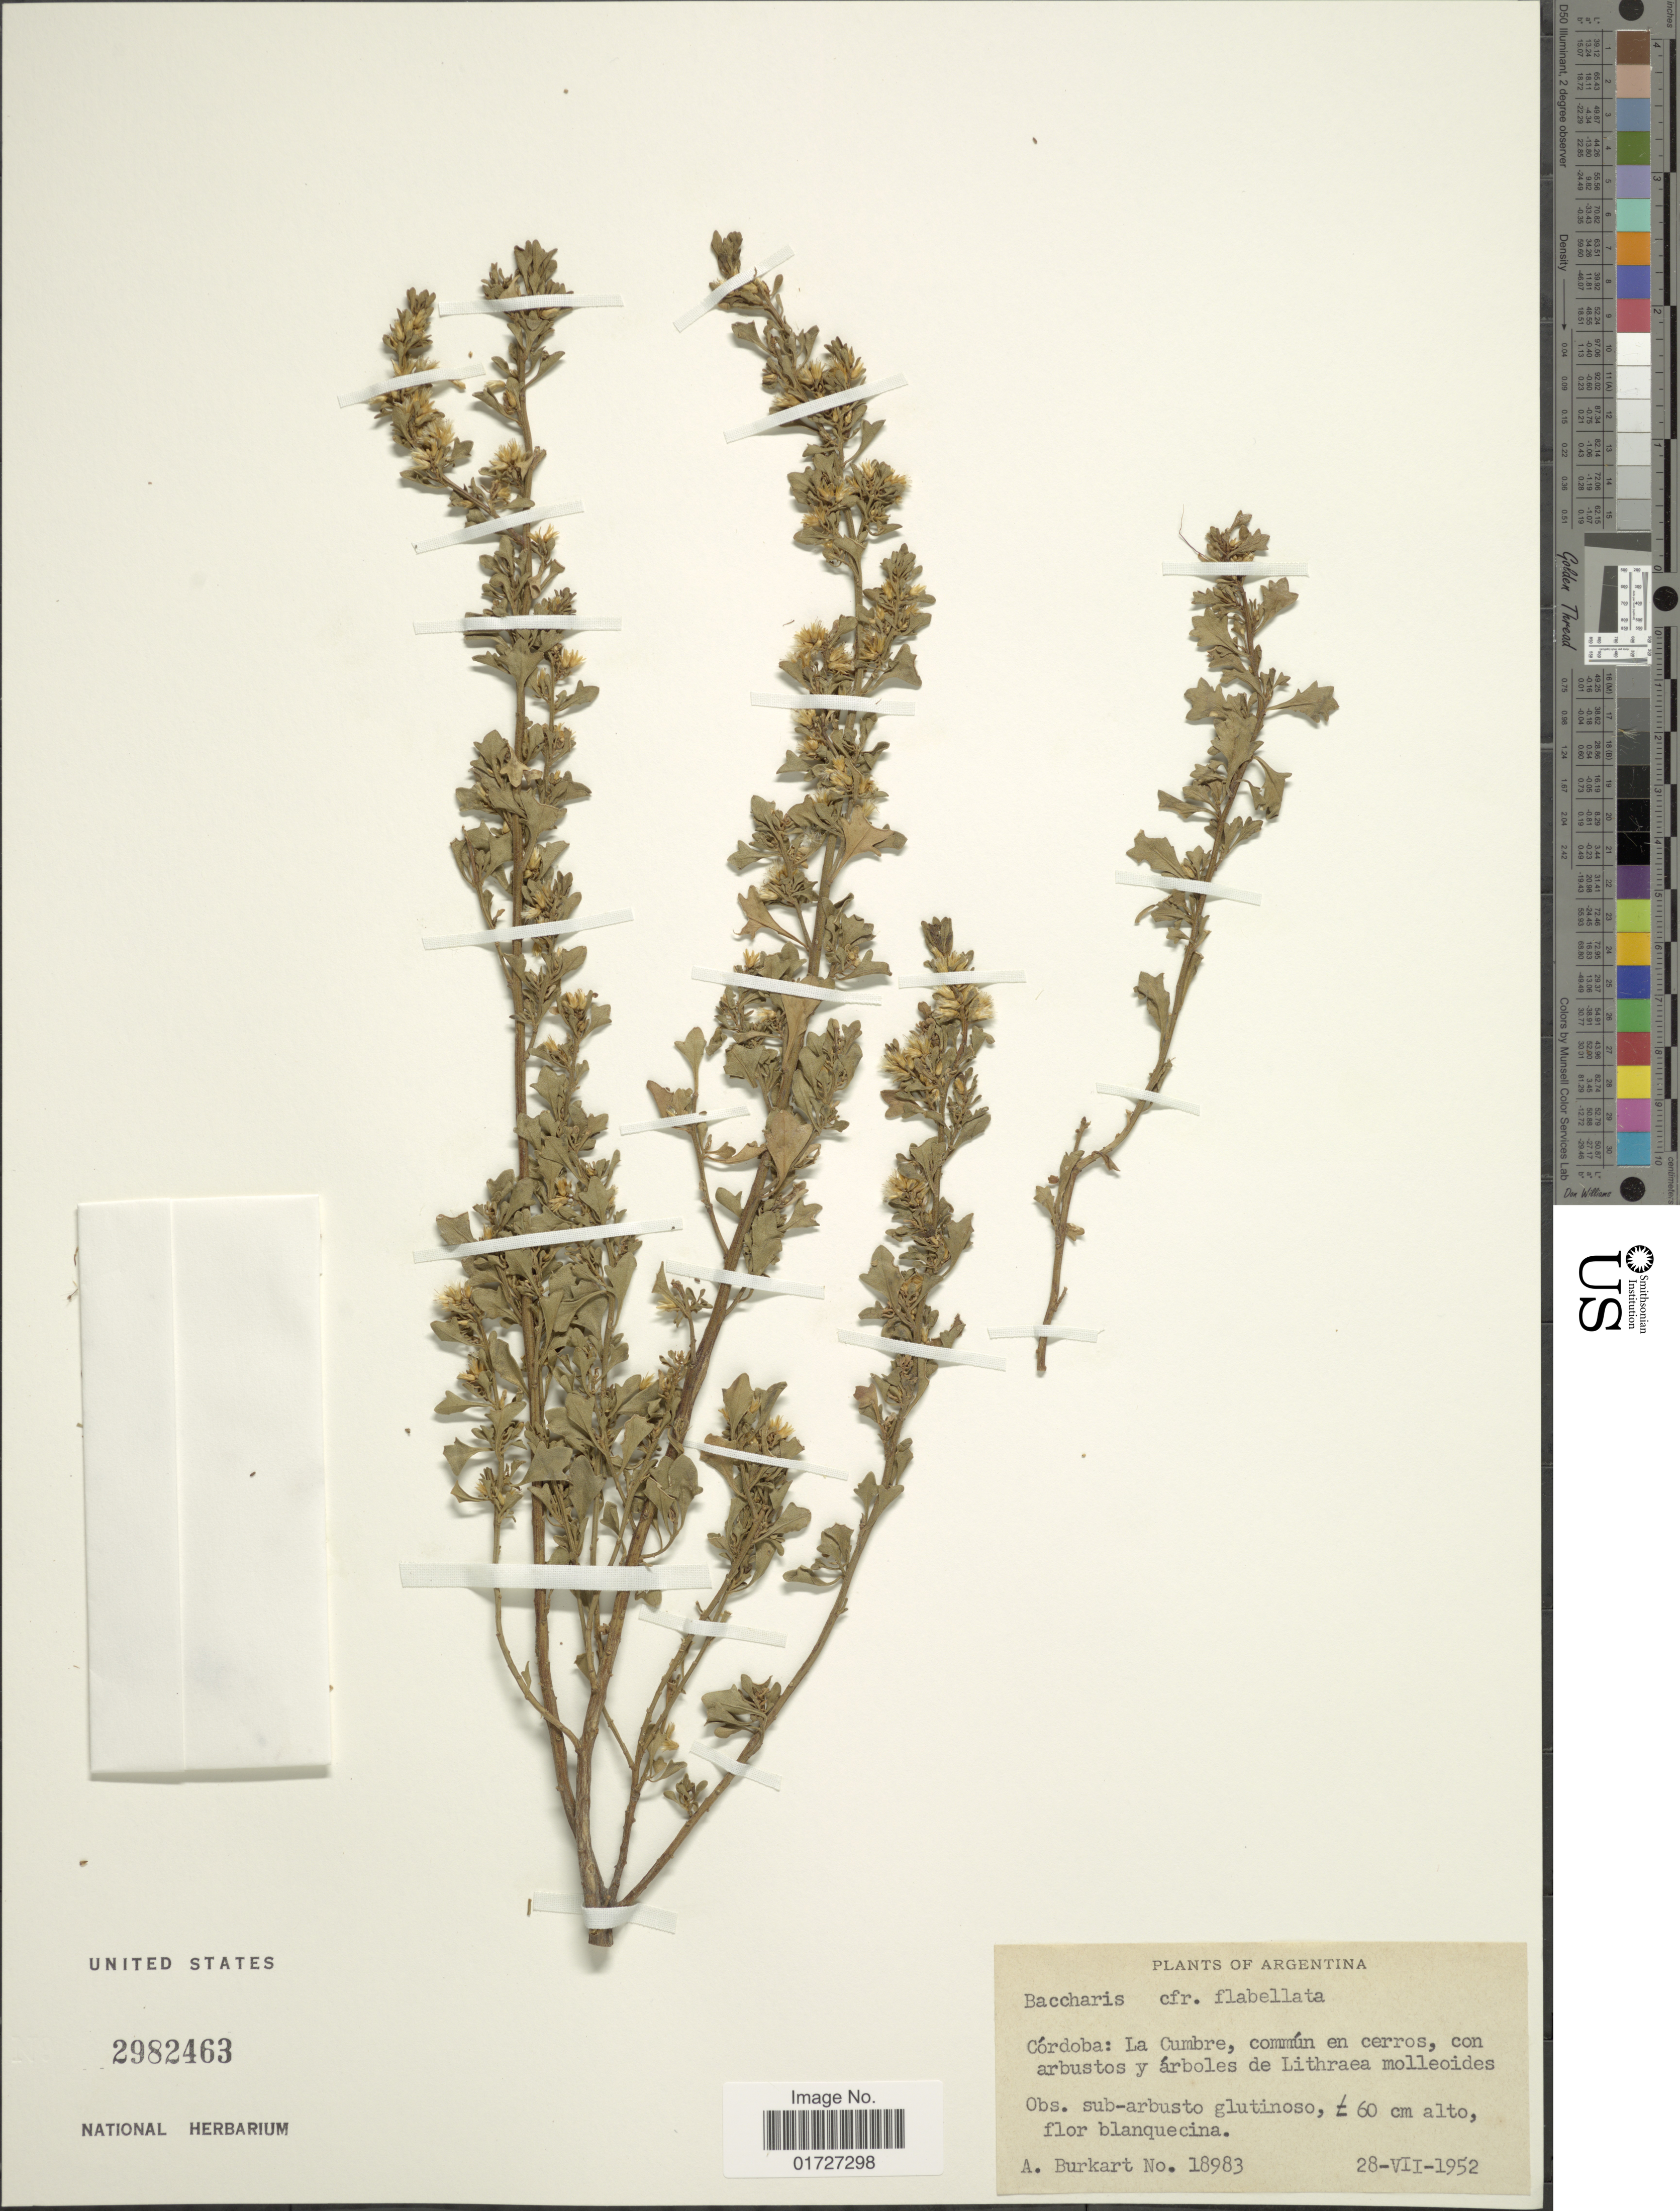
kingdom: Plantae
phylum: Tracheophyta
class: Magnoliopsida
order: Asterales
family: Asteraceae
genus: Baccharis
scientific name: Baccharis flabellata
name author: Hook. & Arn.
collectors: A. E. Burkart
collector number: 18983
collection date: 1952-07-28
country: Argentina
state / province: Cordoba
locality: La Cumbre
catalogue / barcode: US 2982463